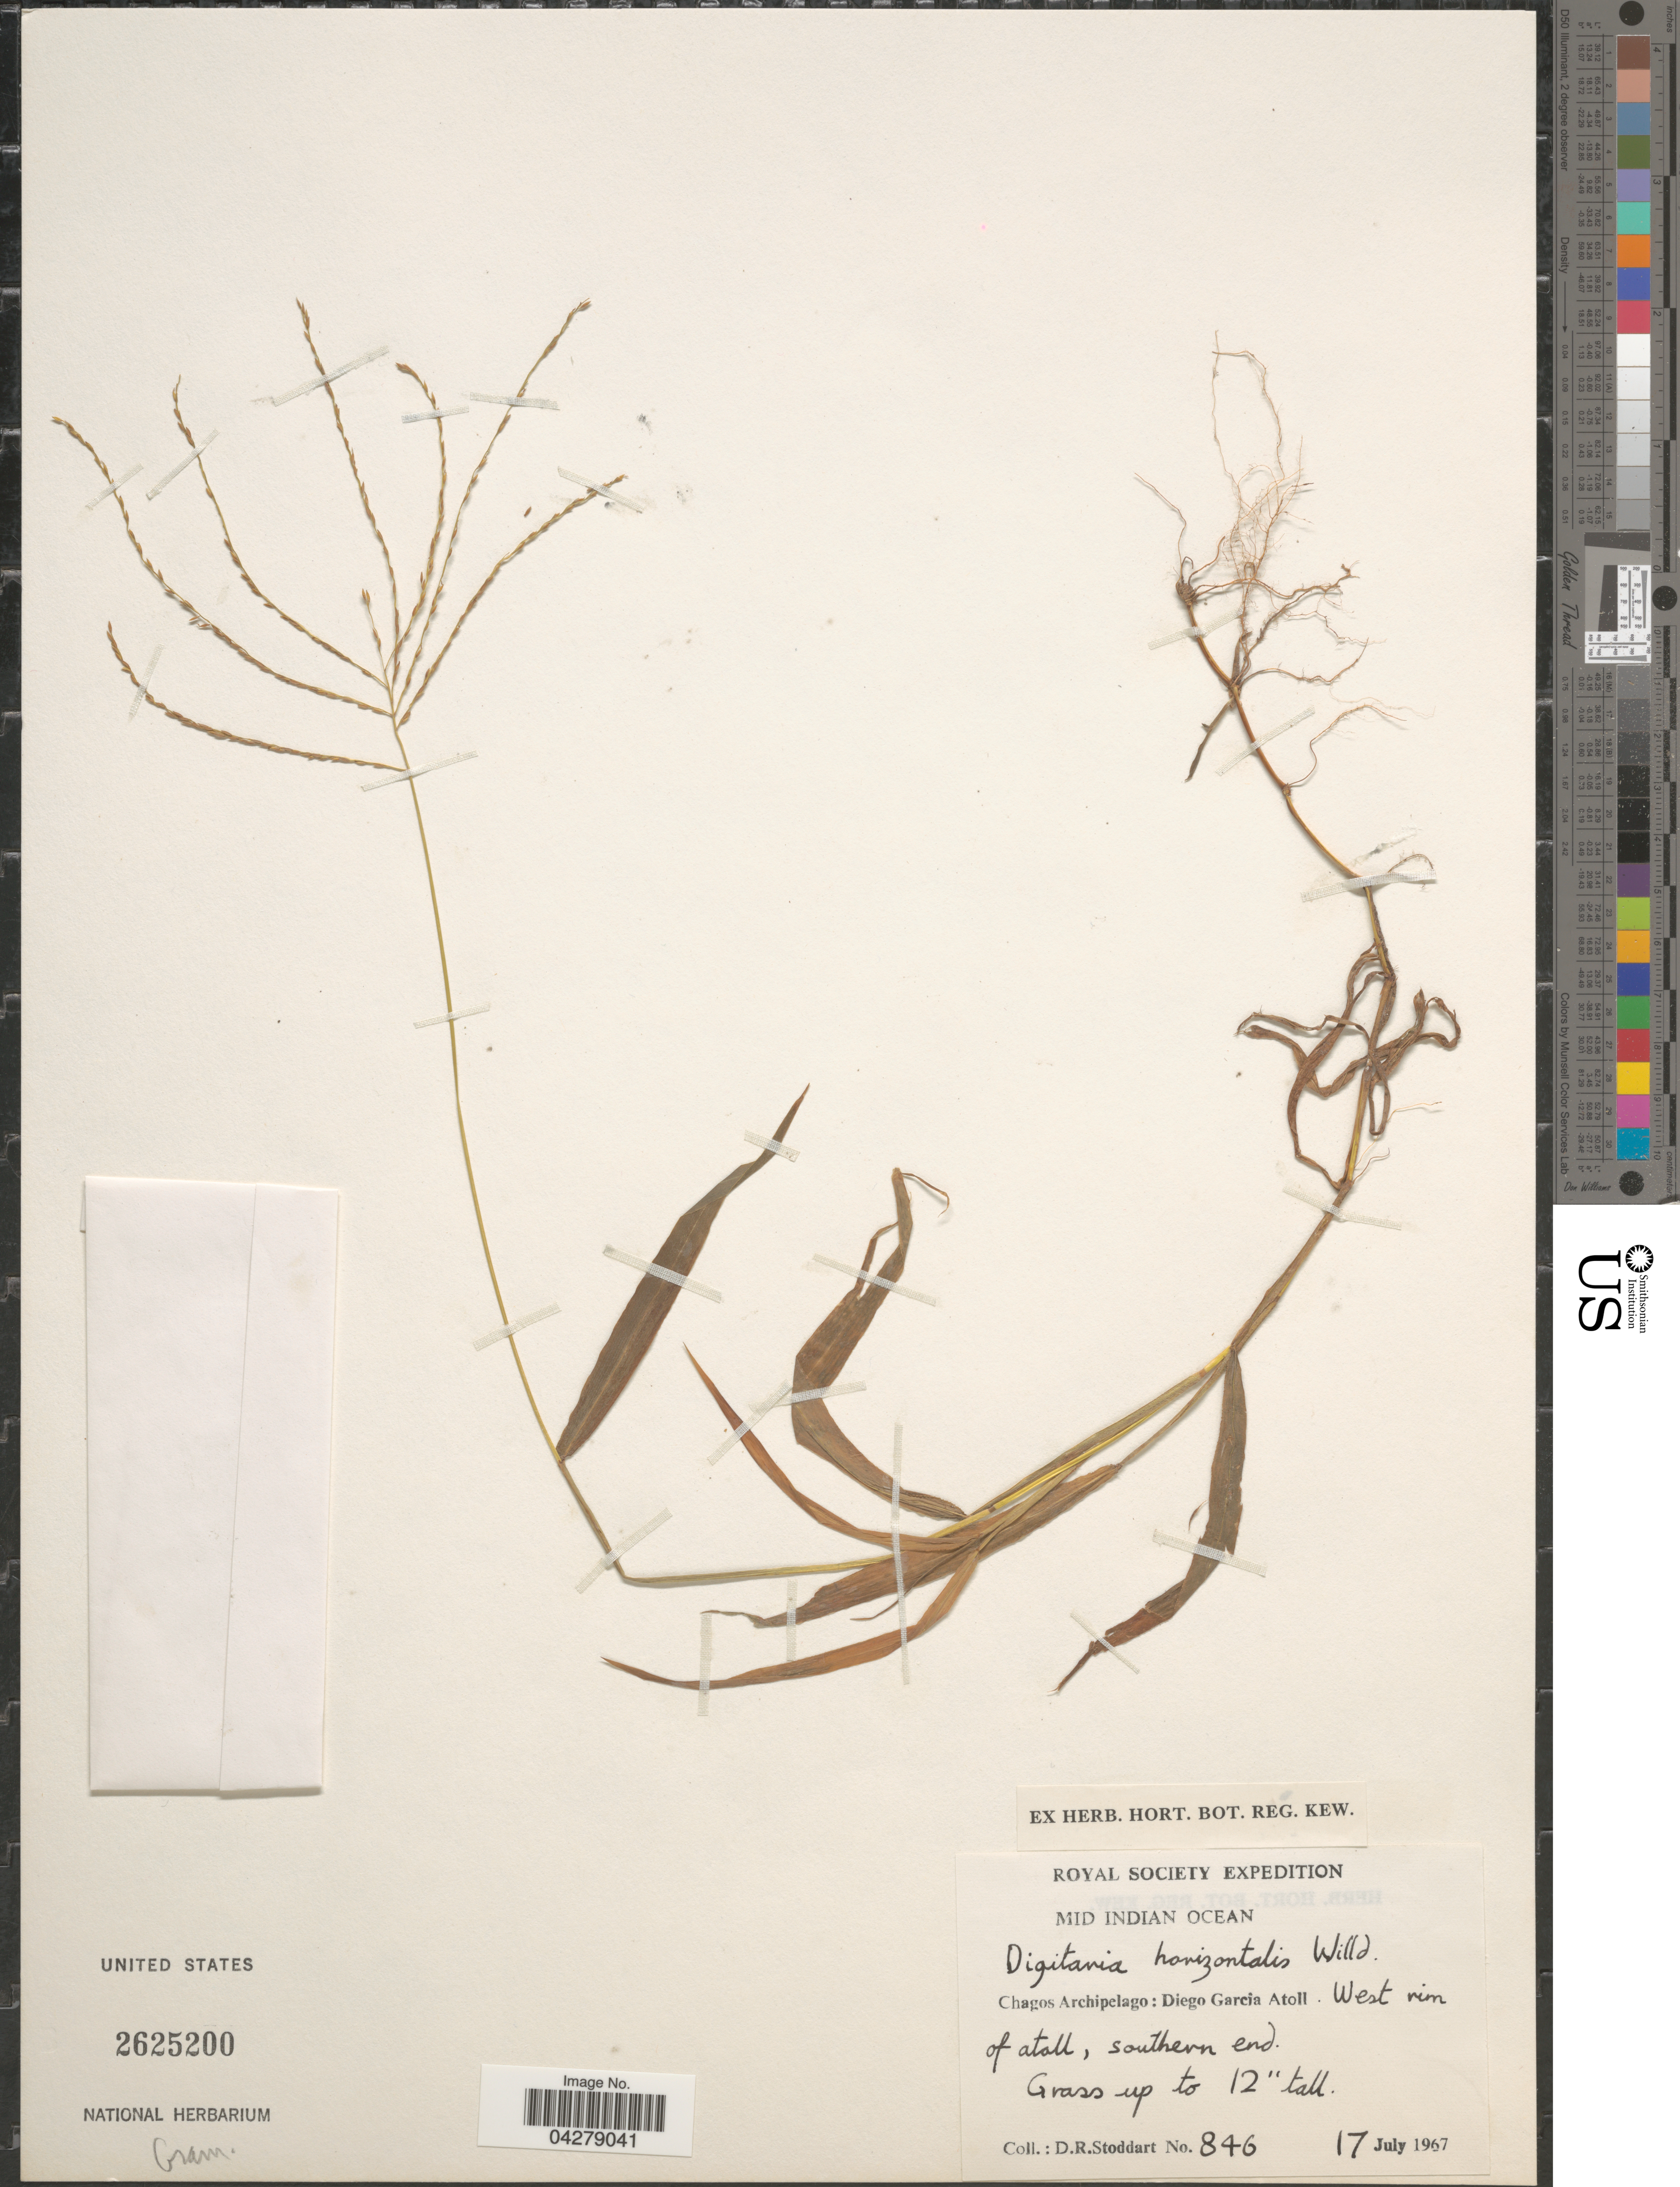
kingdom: Plantae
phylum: Tracheophyta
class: Liliopsida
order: Poales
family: Poaceae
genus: Digitaria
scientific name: Digitaria horizontalis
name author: Willd.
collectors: D. R. Stoddart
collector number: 846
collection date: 1967-07-17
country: British Indian Ocean Territory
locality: Royal Society Expedition. Mid Indian COean. Diego Garcia Atoll. West rim of atoll, southern end.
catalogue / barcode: US 2625200